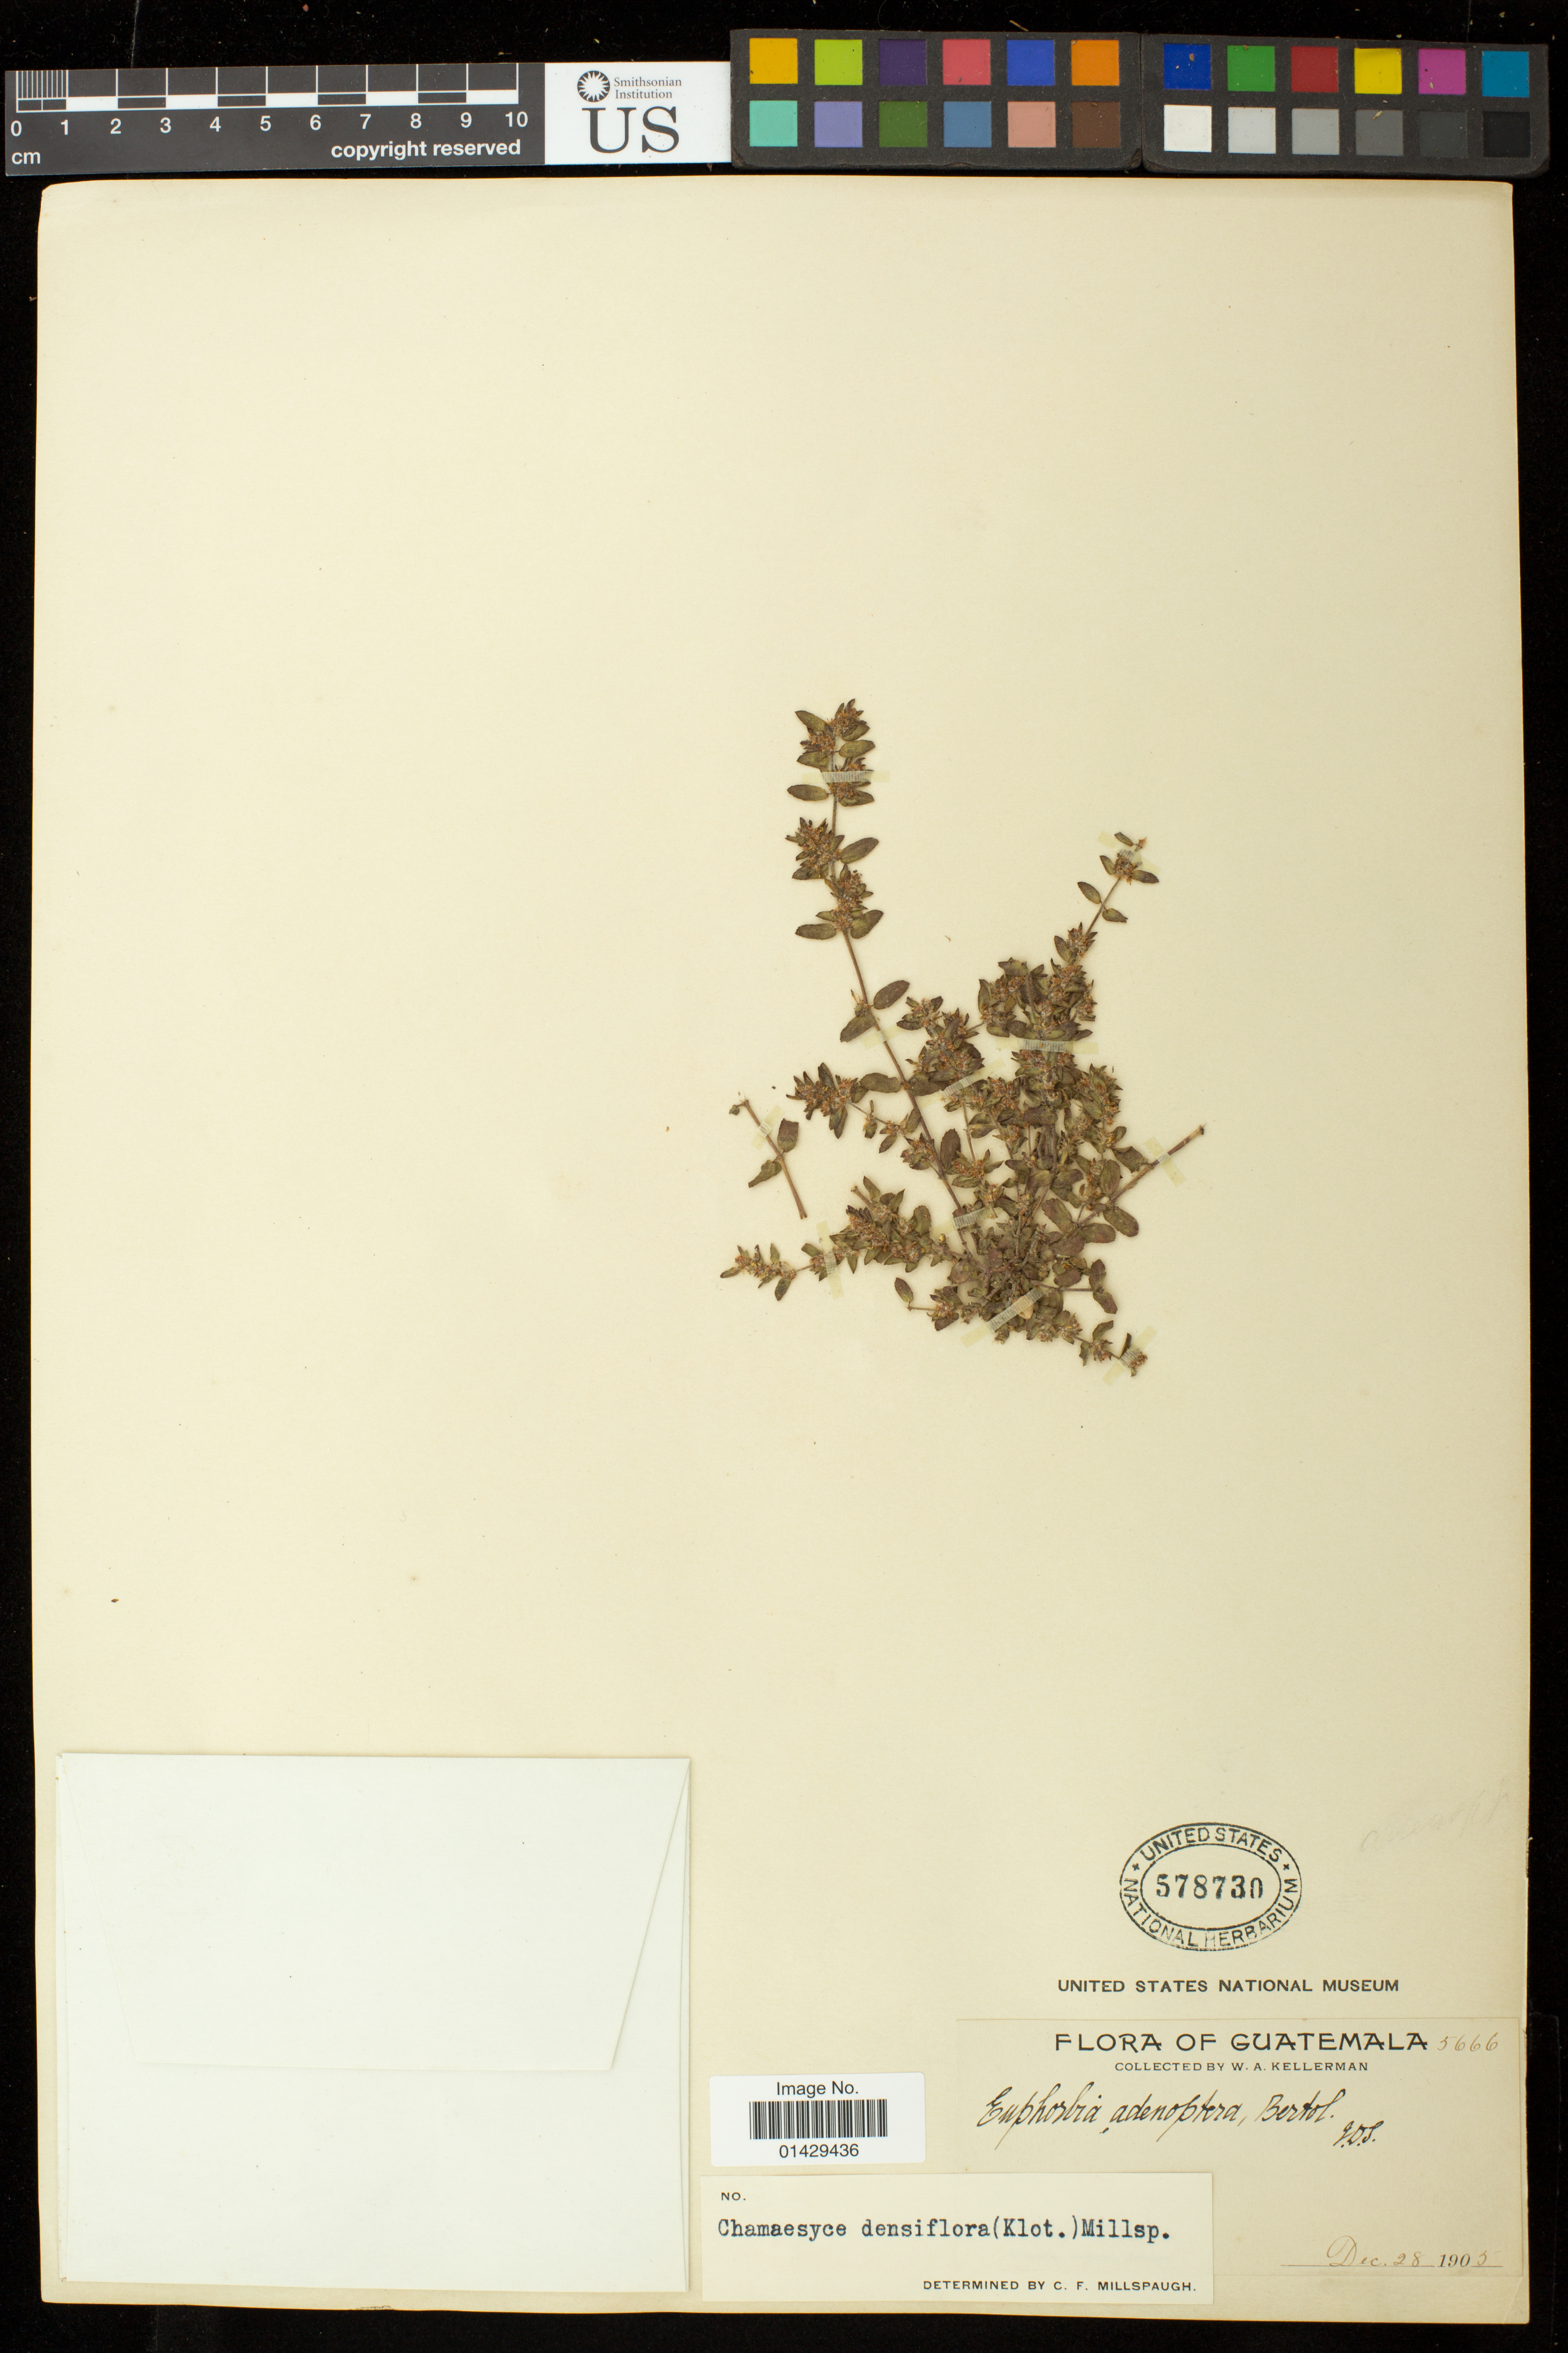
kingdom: Plantae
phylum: Tracheophyta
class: Magnoliopsida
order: Malpighiales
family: Euphorbiaceae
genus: Euphorbia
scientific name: Euphorbia densiflora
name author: (Klotzsch & Garcke) Klotzsch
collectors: W. A. Kellerman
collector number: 5666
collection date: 1905-12-28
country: Guatemala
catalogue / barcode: US 578730